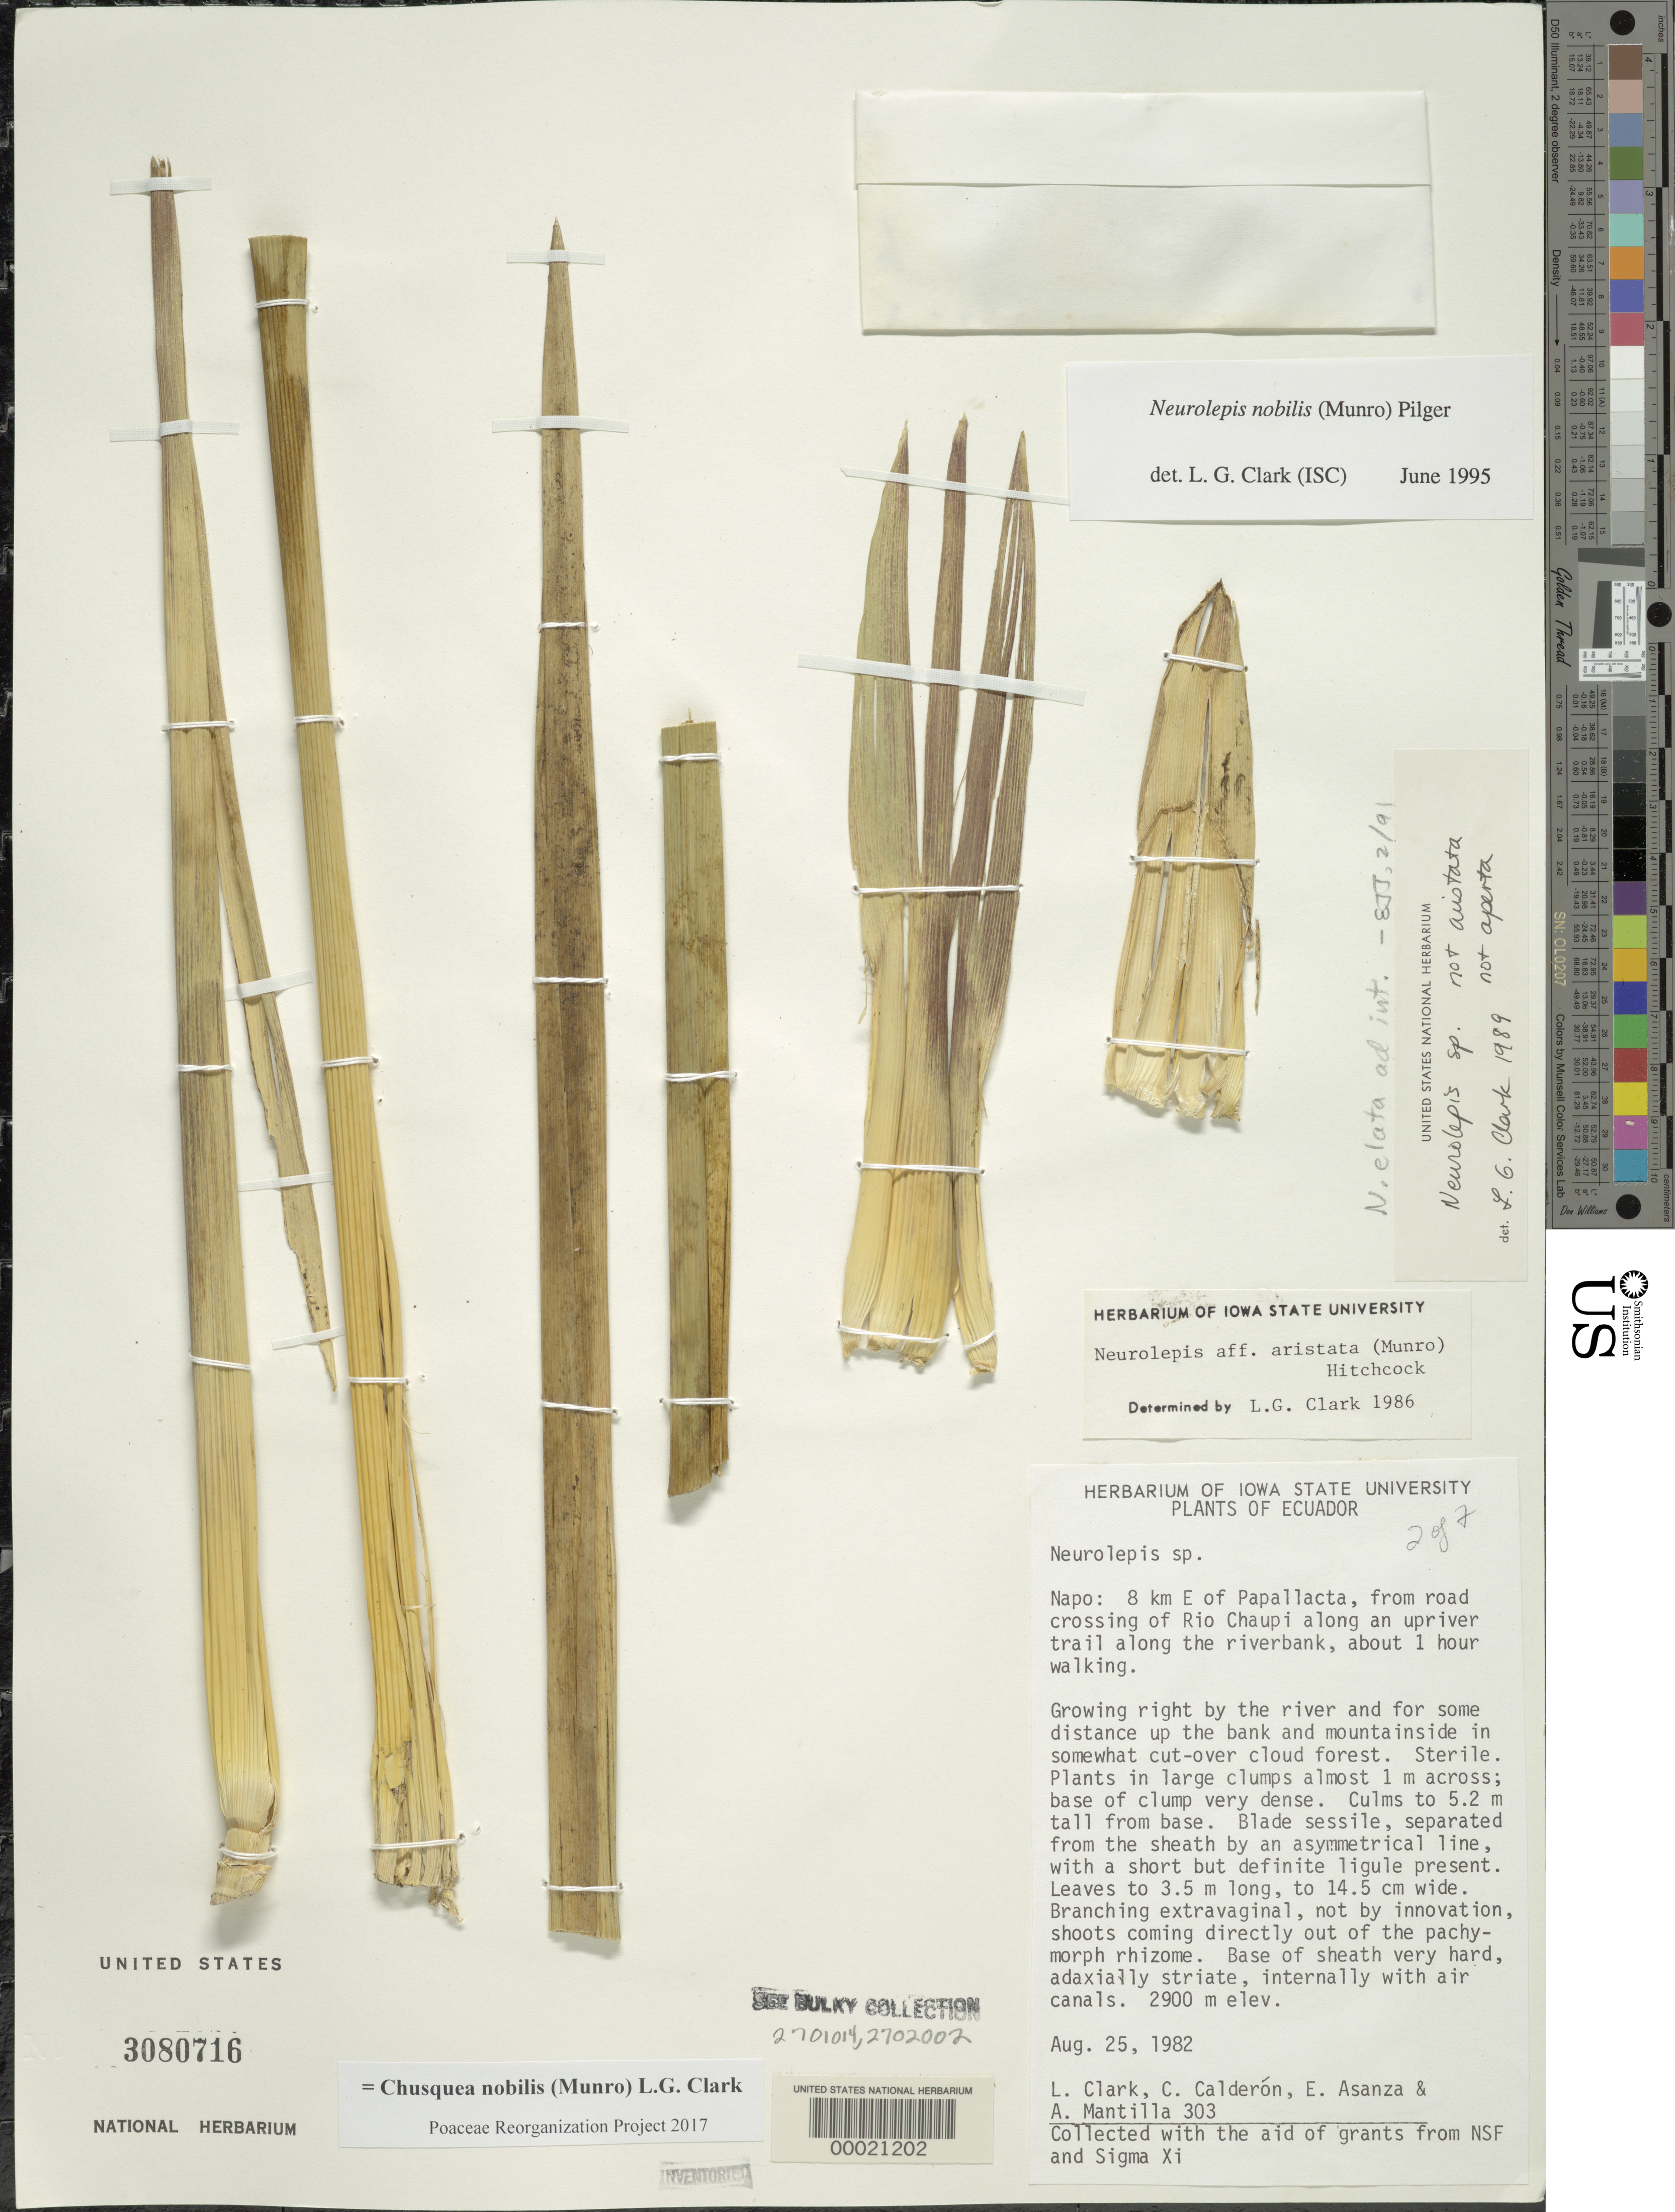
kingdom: Plantae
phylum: Tracheophyta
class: Liliopsida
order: Poales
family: Poaceae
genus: Chusquea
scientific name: Chusquea nobilis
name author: (Munro) L.G. Clark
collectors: L. G. Clark, C. E. Calderón, E. Asanza & A. Mantilla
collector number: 303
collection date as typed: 25 Aug 1982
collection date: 1982-08-25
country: Ecuador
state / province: Napo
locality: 8 km E of papallacta, from road crossing of the Rio chaupi along an up river Trail along the Riverbank, about 1 hour walking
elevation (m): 2900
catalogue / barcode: US 3080716